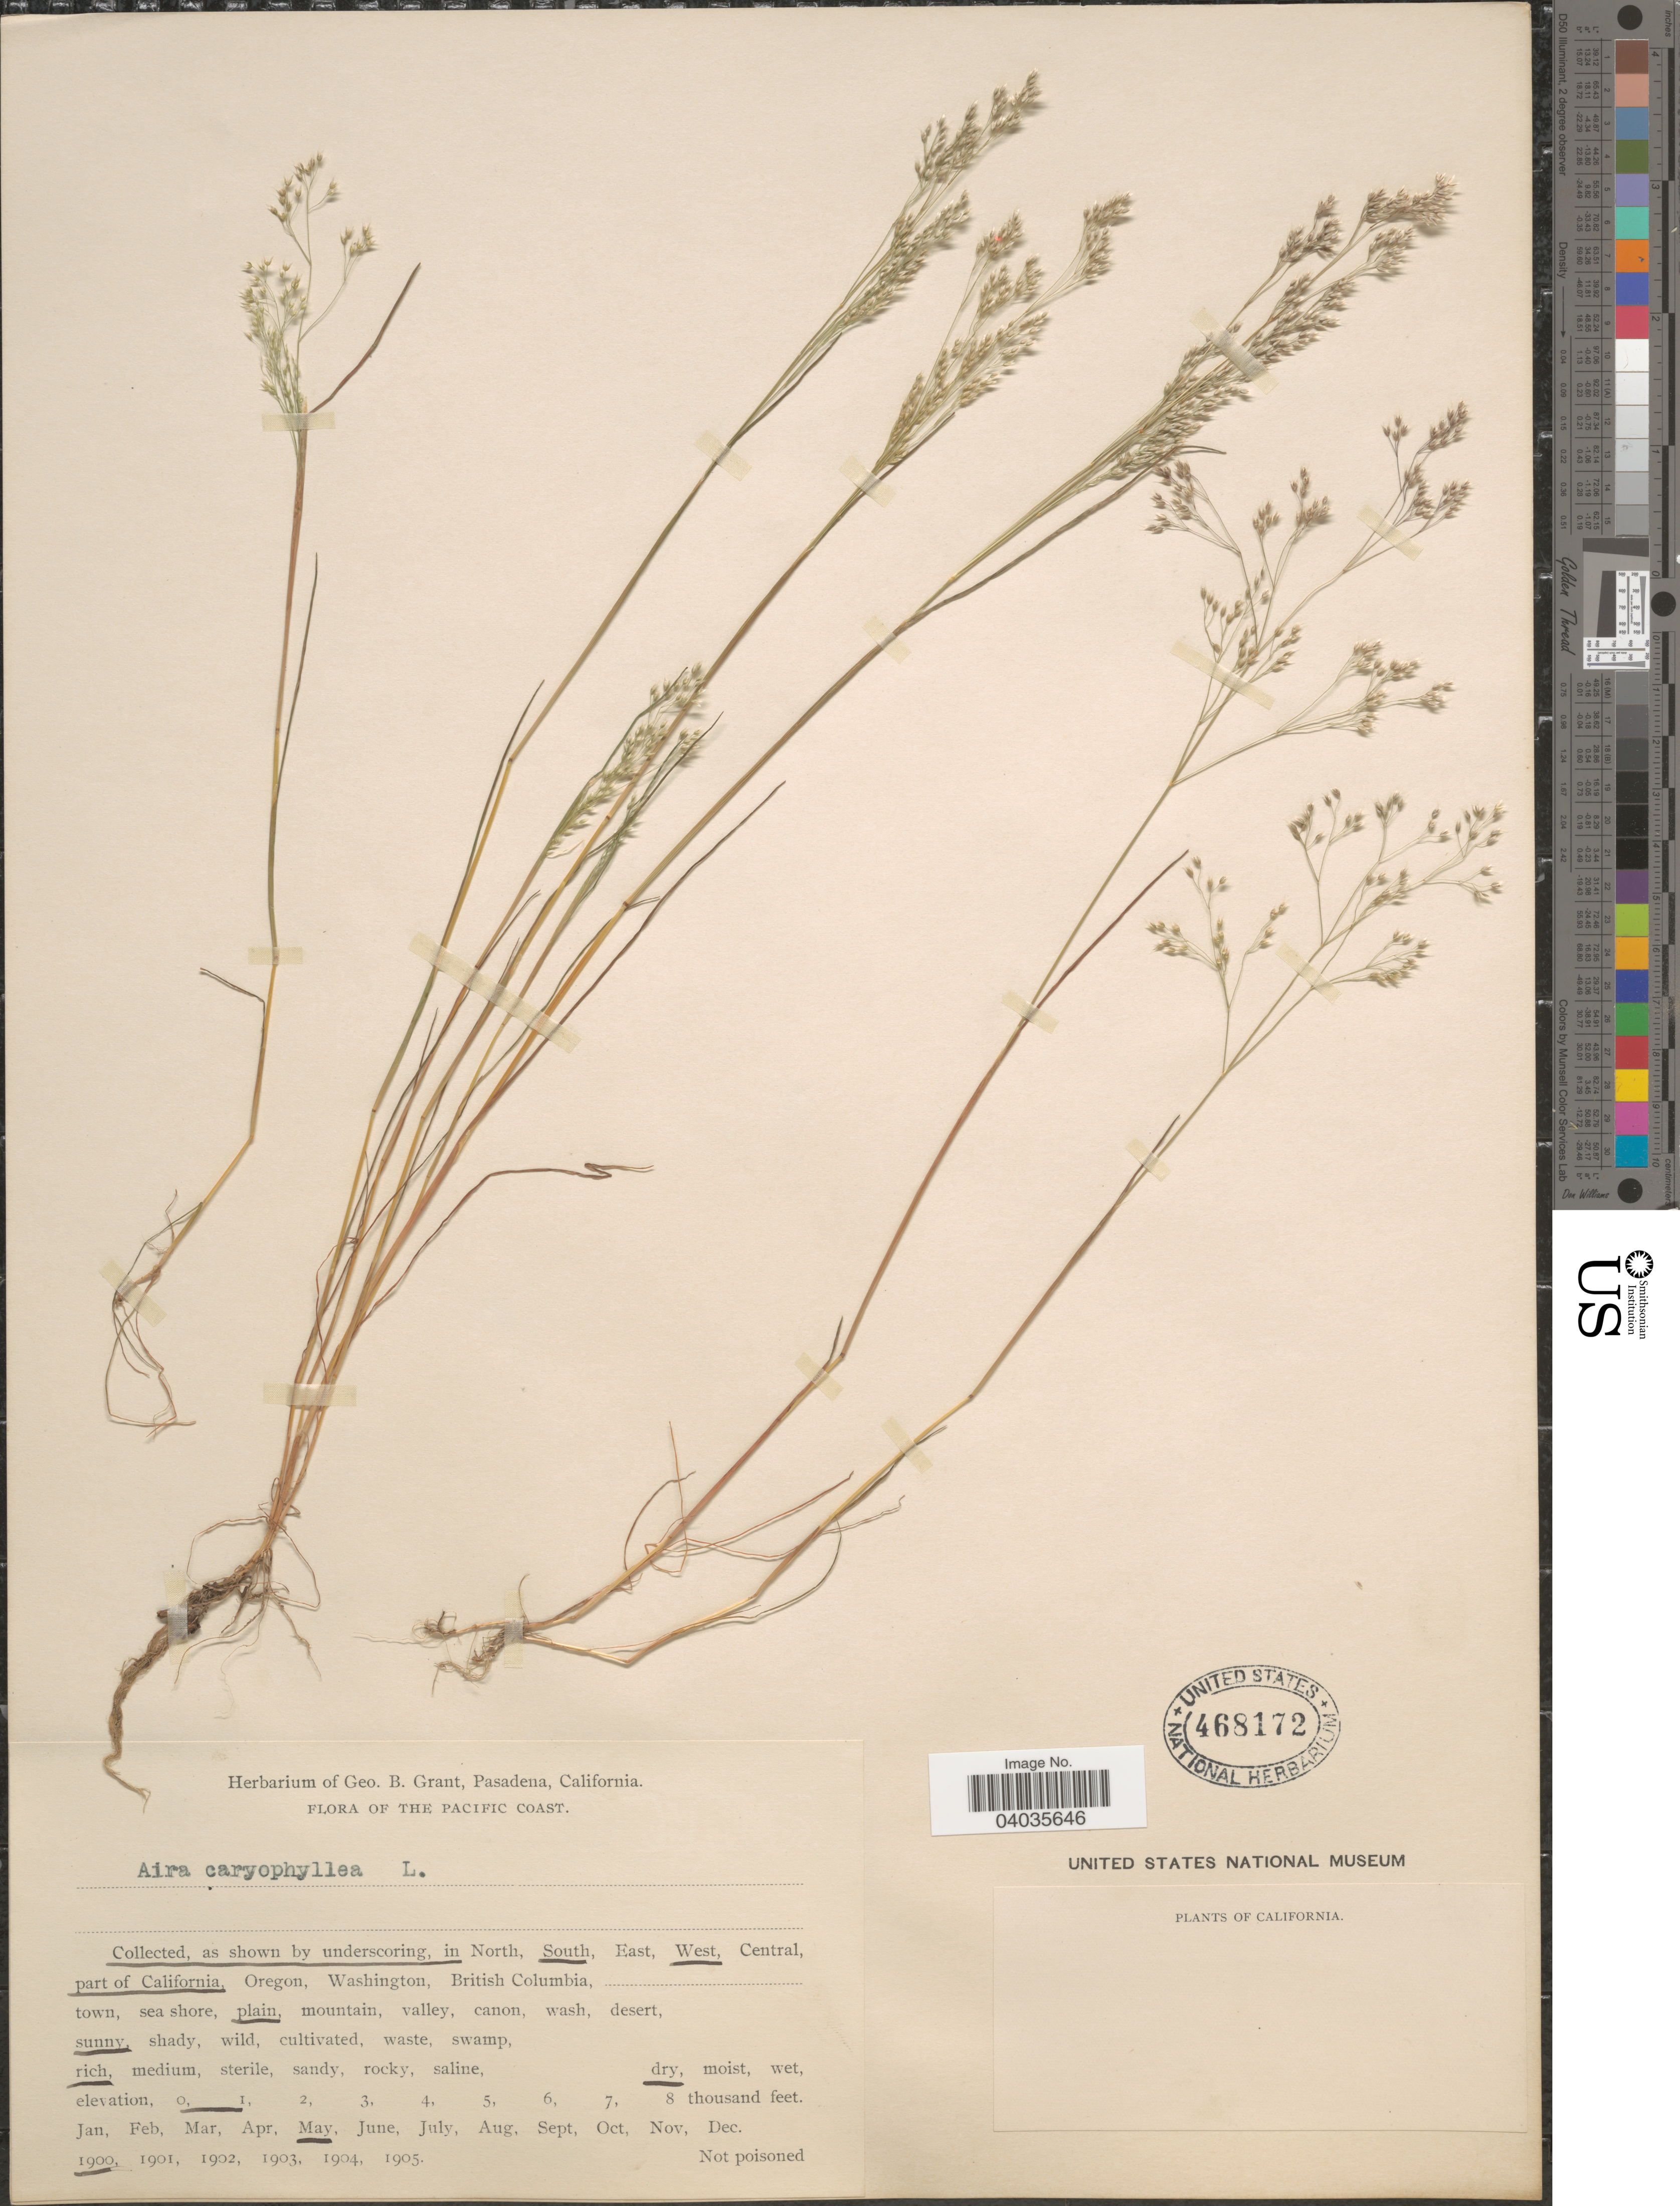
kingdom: Plantae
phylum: Tracheophyta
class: Liliopsida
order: Poales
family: Poaceae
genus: Aira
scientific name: Aira caryophyllea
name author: L.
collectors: ex herb. Geo. B. Grant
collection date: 1900-05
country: United States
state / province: California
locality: The Pacific Coast. South, West, part of California.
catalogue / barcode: US 468172